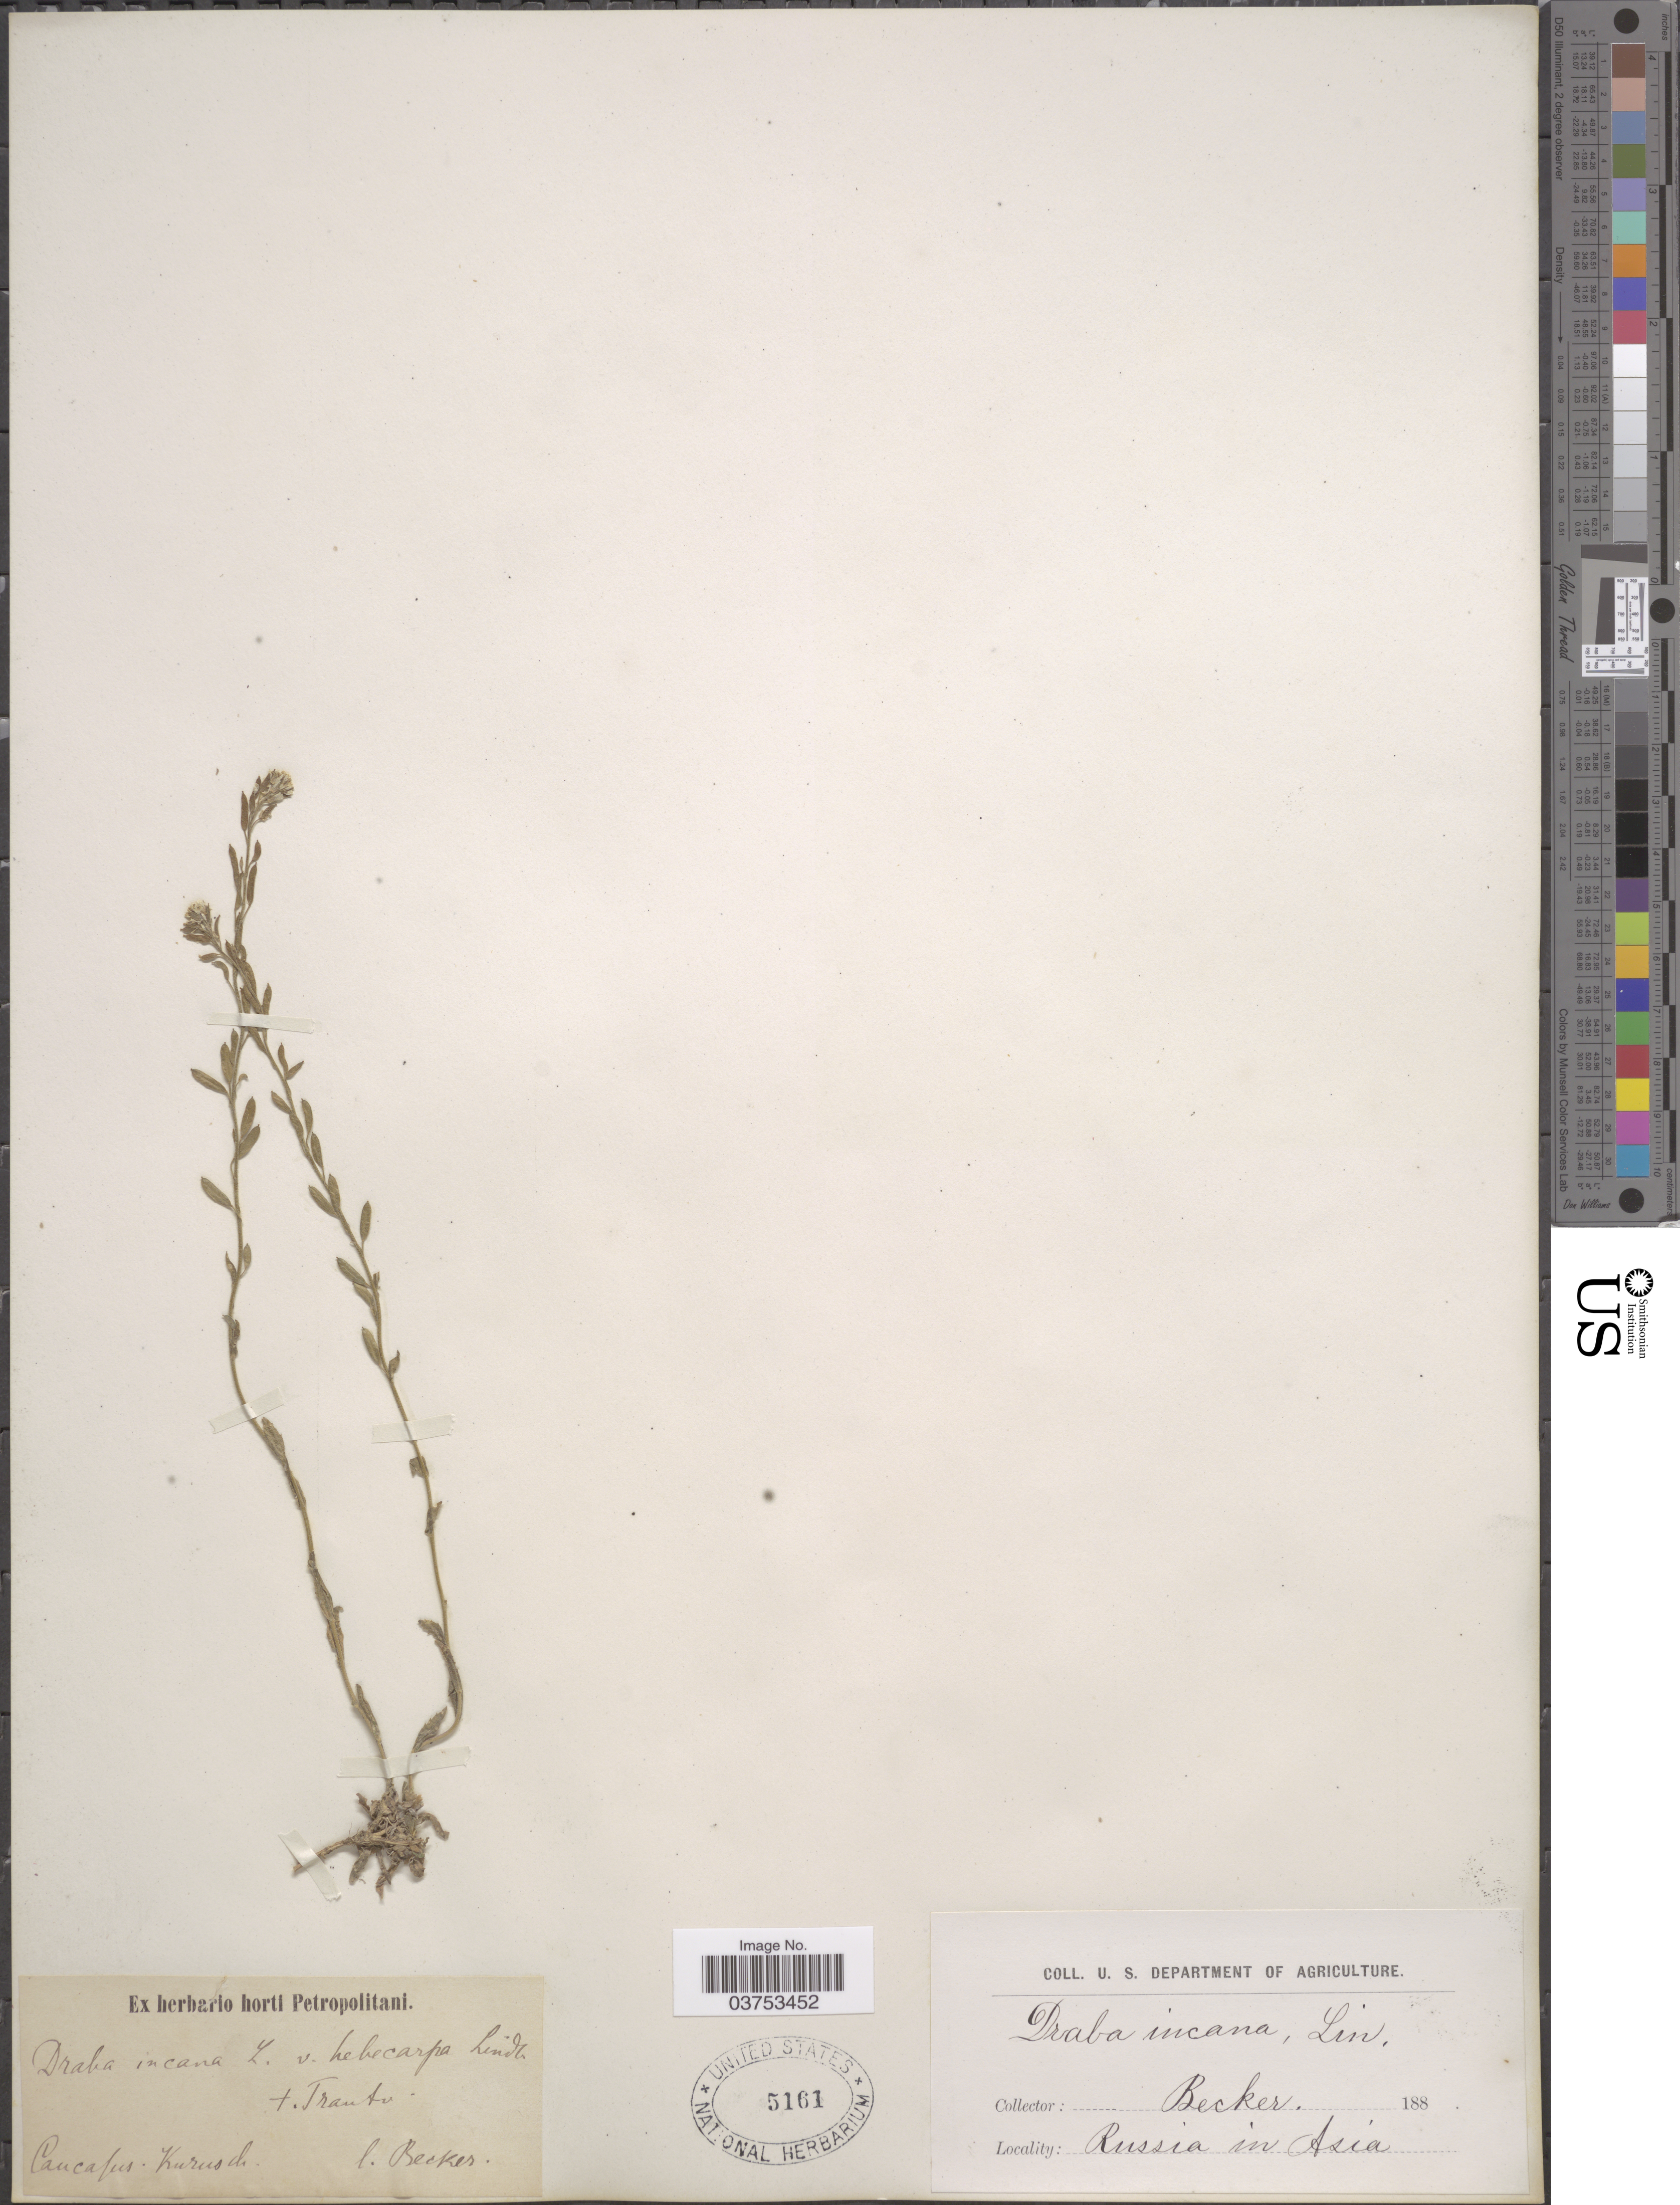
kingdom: Plantae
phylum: Tracheophyta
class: Magnoliopsida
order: Brassicales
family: Brassicaceae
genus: Draba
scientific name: Draba incana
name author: L.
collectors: Becker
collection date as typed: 188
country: Russian Federation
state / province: Dagestan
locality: Caucasus. Kurusch. Russia in Asia.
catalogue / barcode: US 5161